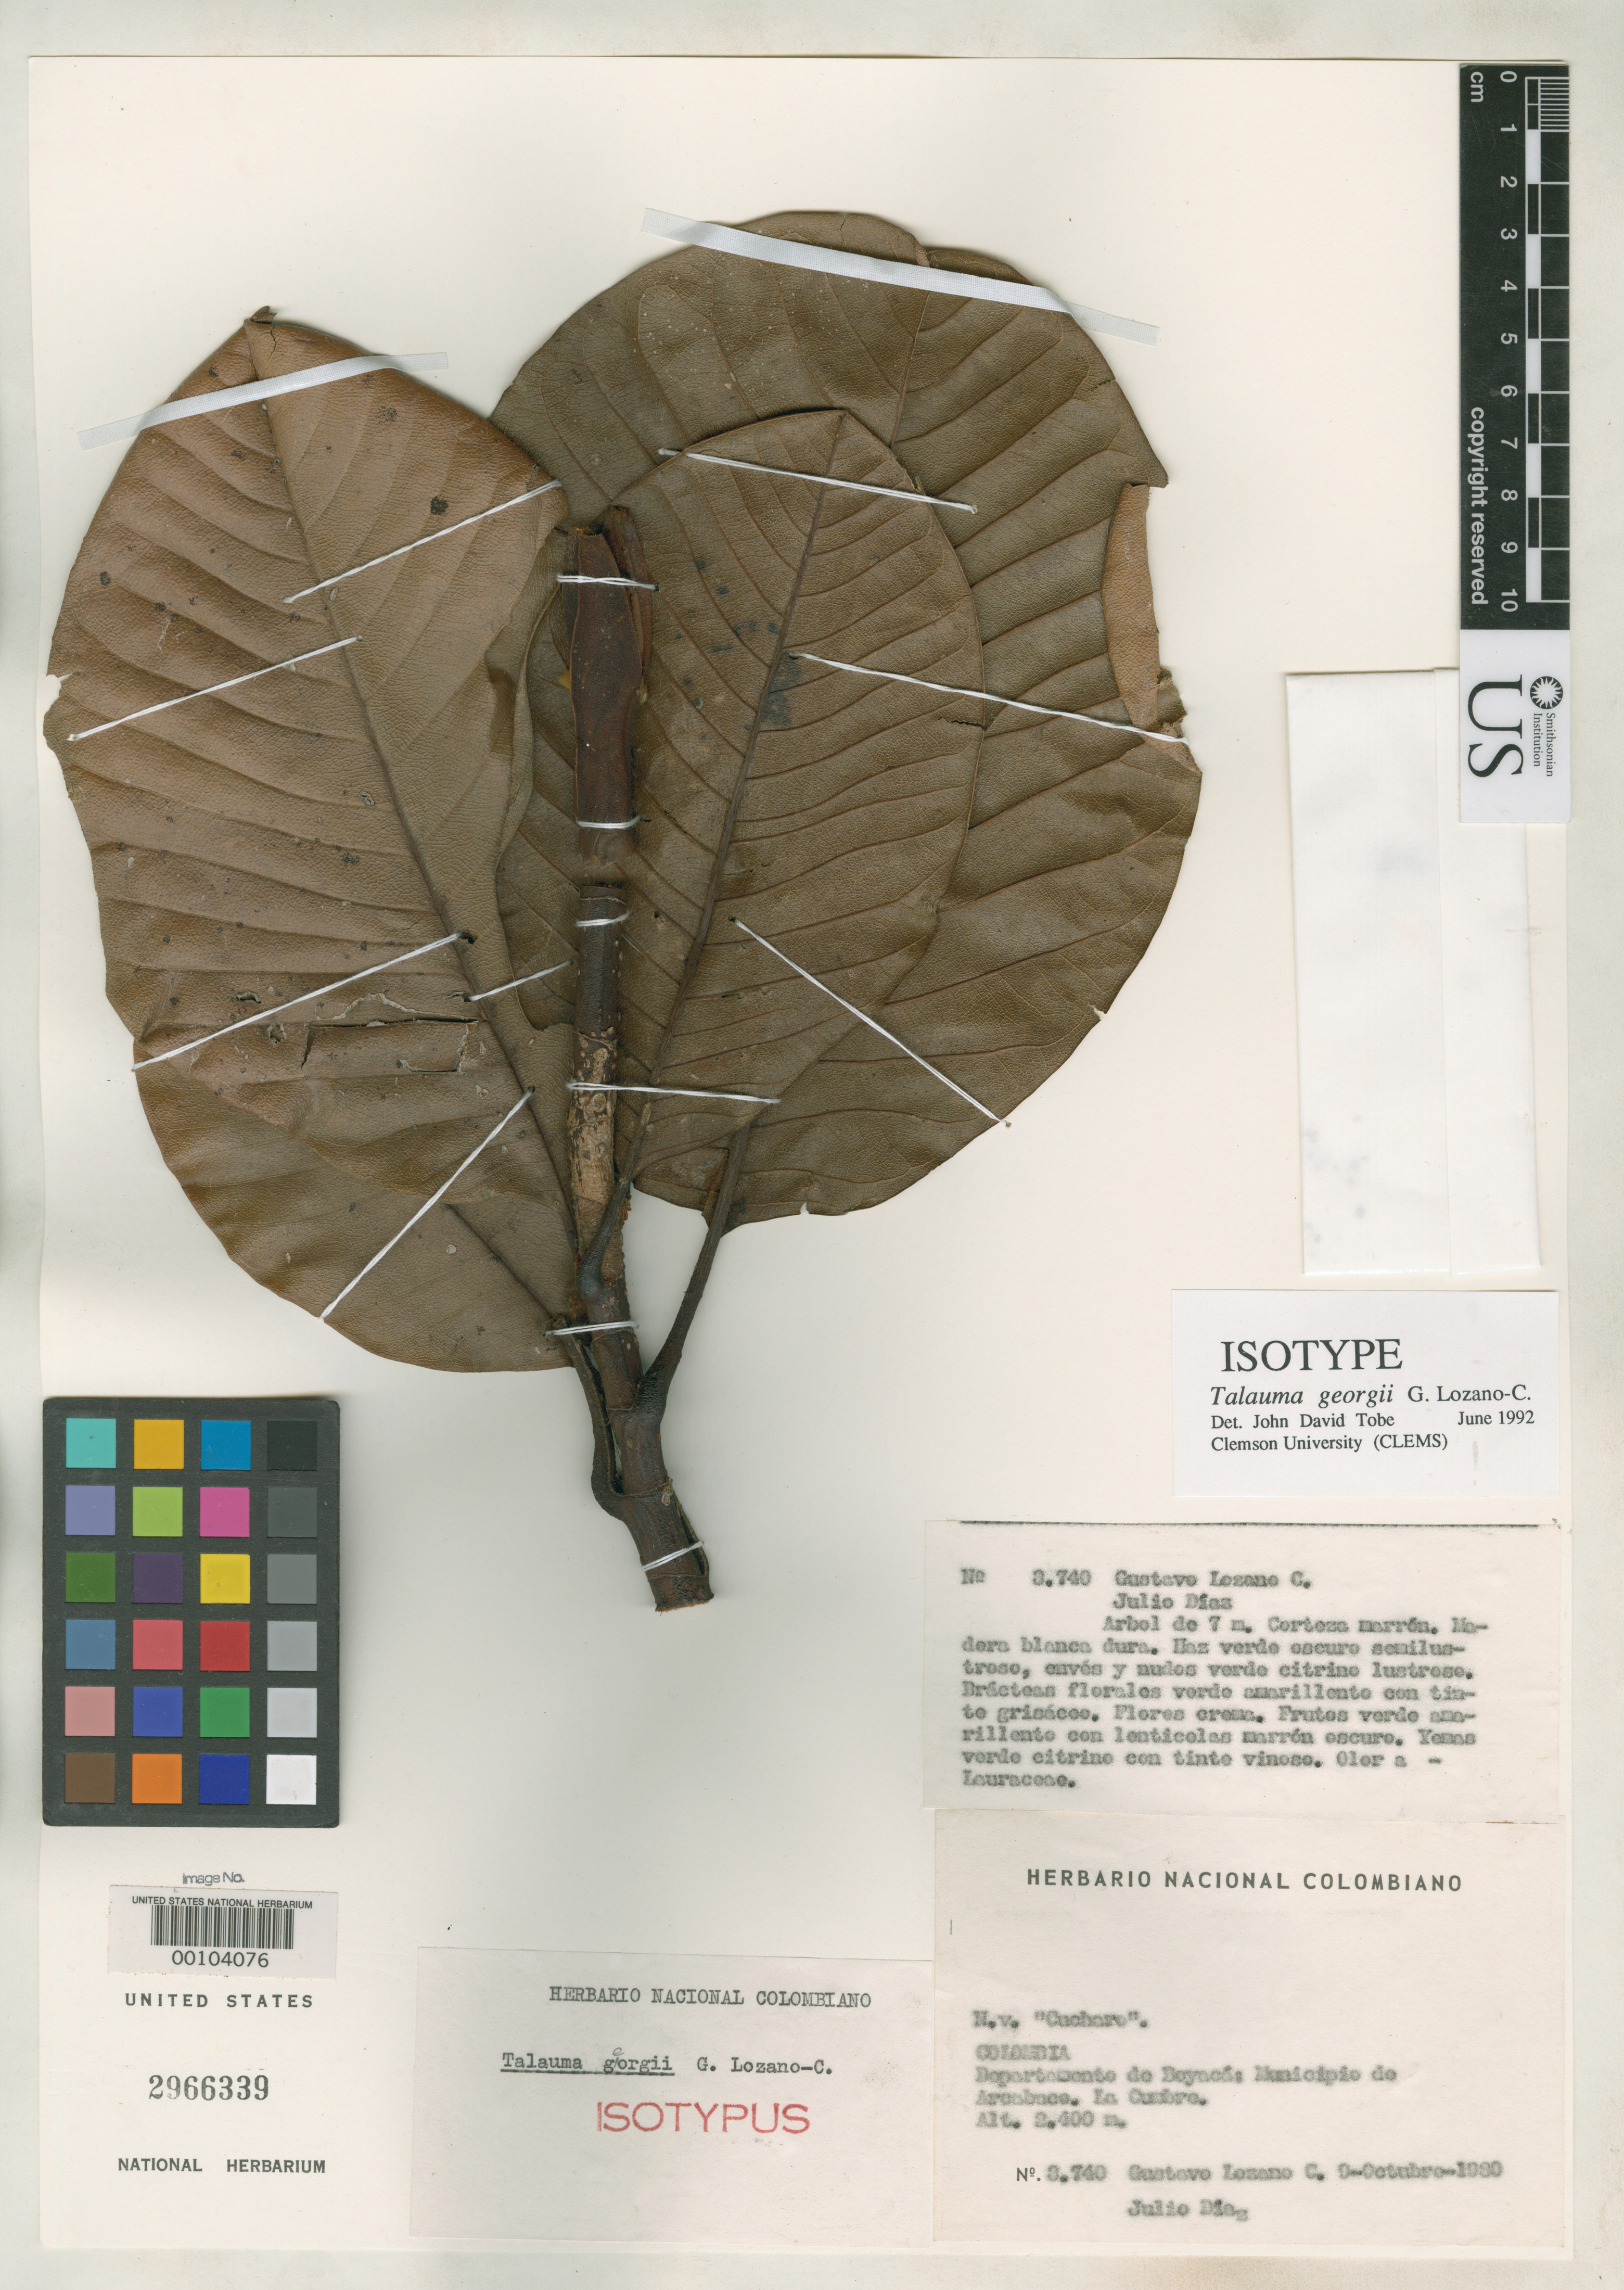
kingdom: Plantae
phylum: Tracheophyta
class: Magnoliopsida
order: Magnoliales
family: Magnoliaceae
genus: Talauma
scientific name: Talauma georgii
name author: Lozano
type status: Isotype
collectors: G. Lozano-Contreras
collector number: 3740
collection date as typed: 09 Oct 1980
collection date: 1980-10-09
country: Colombia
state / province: Boyacá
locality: Arcabuco, La Cumbe.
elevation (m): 2400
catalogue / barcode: US 2966339